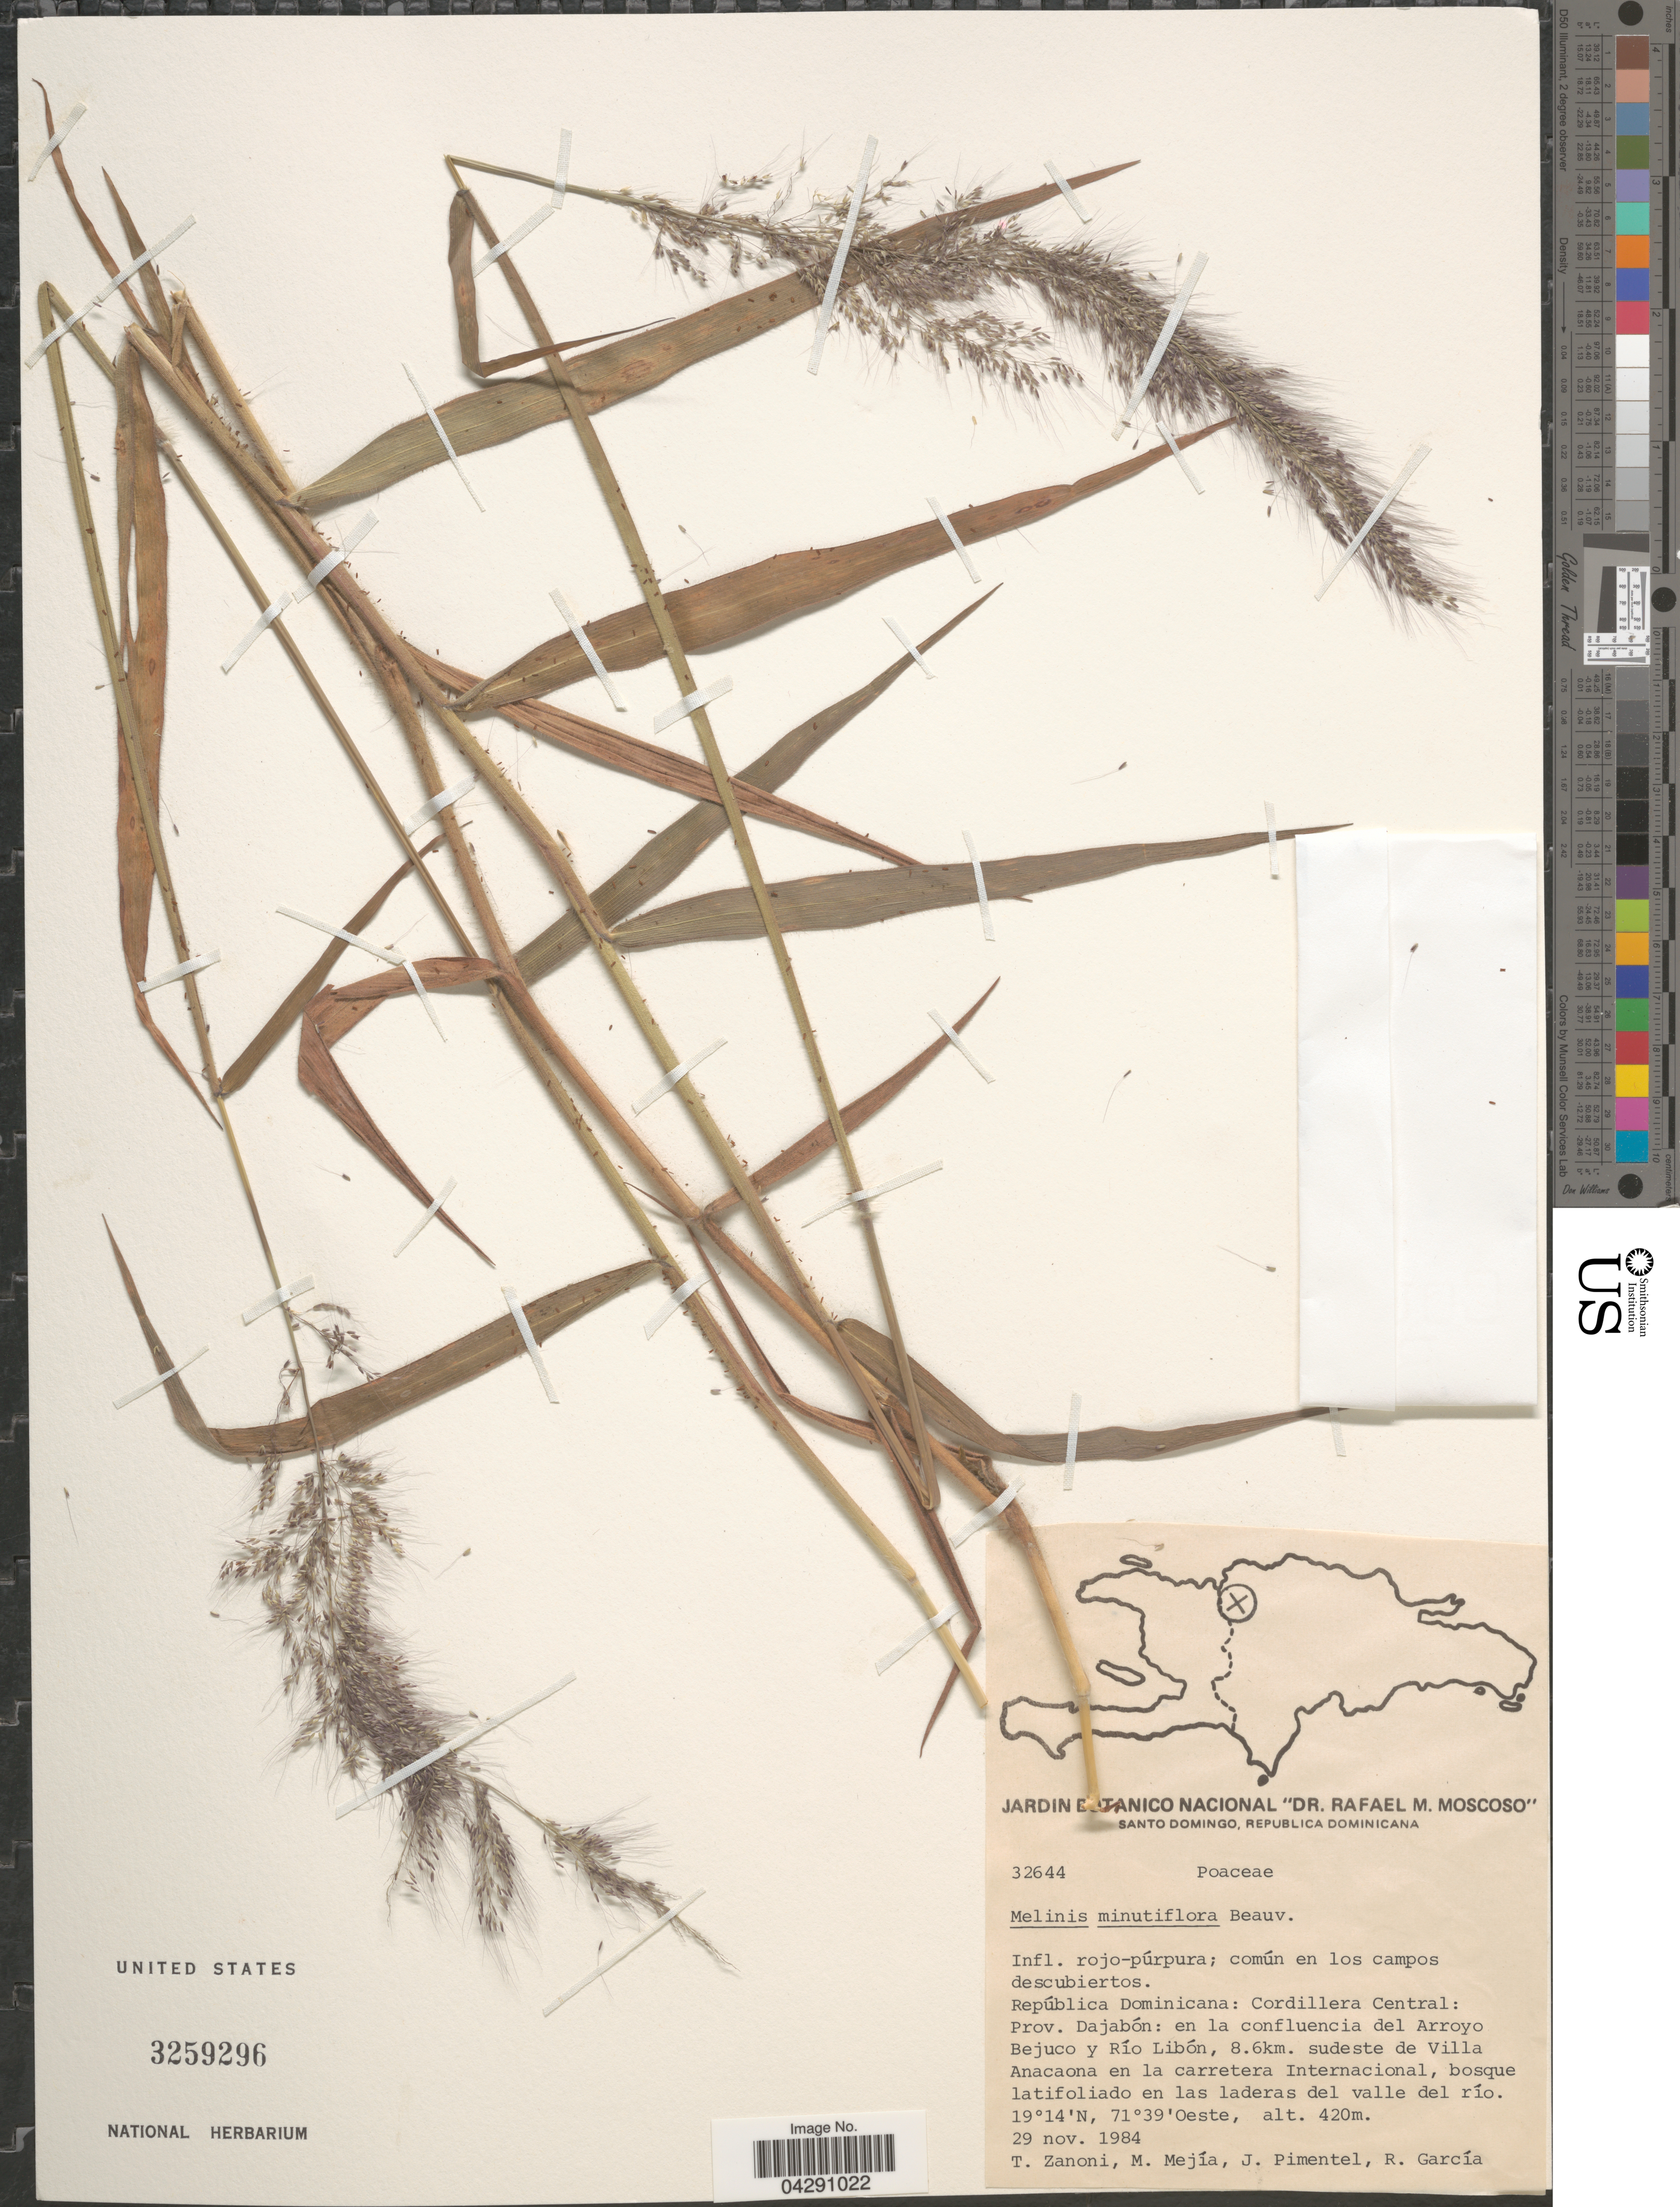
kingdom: Plantae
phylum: Tracheophyta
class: Liliopsida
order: Poales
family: Poaceae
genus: Melinis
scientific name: Melinis minutiflora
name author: P. Beauv.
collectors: T. Zanoni, M. Mejia, J. Pimentel & R. García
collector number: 32644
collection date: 1984-11-29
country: Dominican Republic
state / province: Dajabón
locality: Cordillera Central: en la confluencia del Arroyo Bejuco y Río Libón, 8.6km. sudeste de Villa Anacaona en la carretera Internacional, bosque latifoliado en las laderas del valle del río.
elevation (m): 420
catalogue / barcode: US 3259296